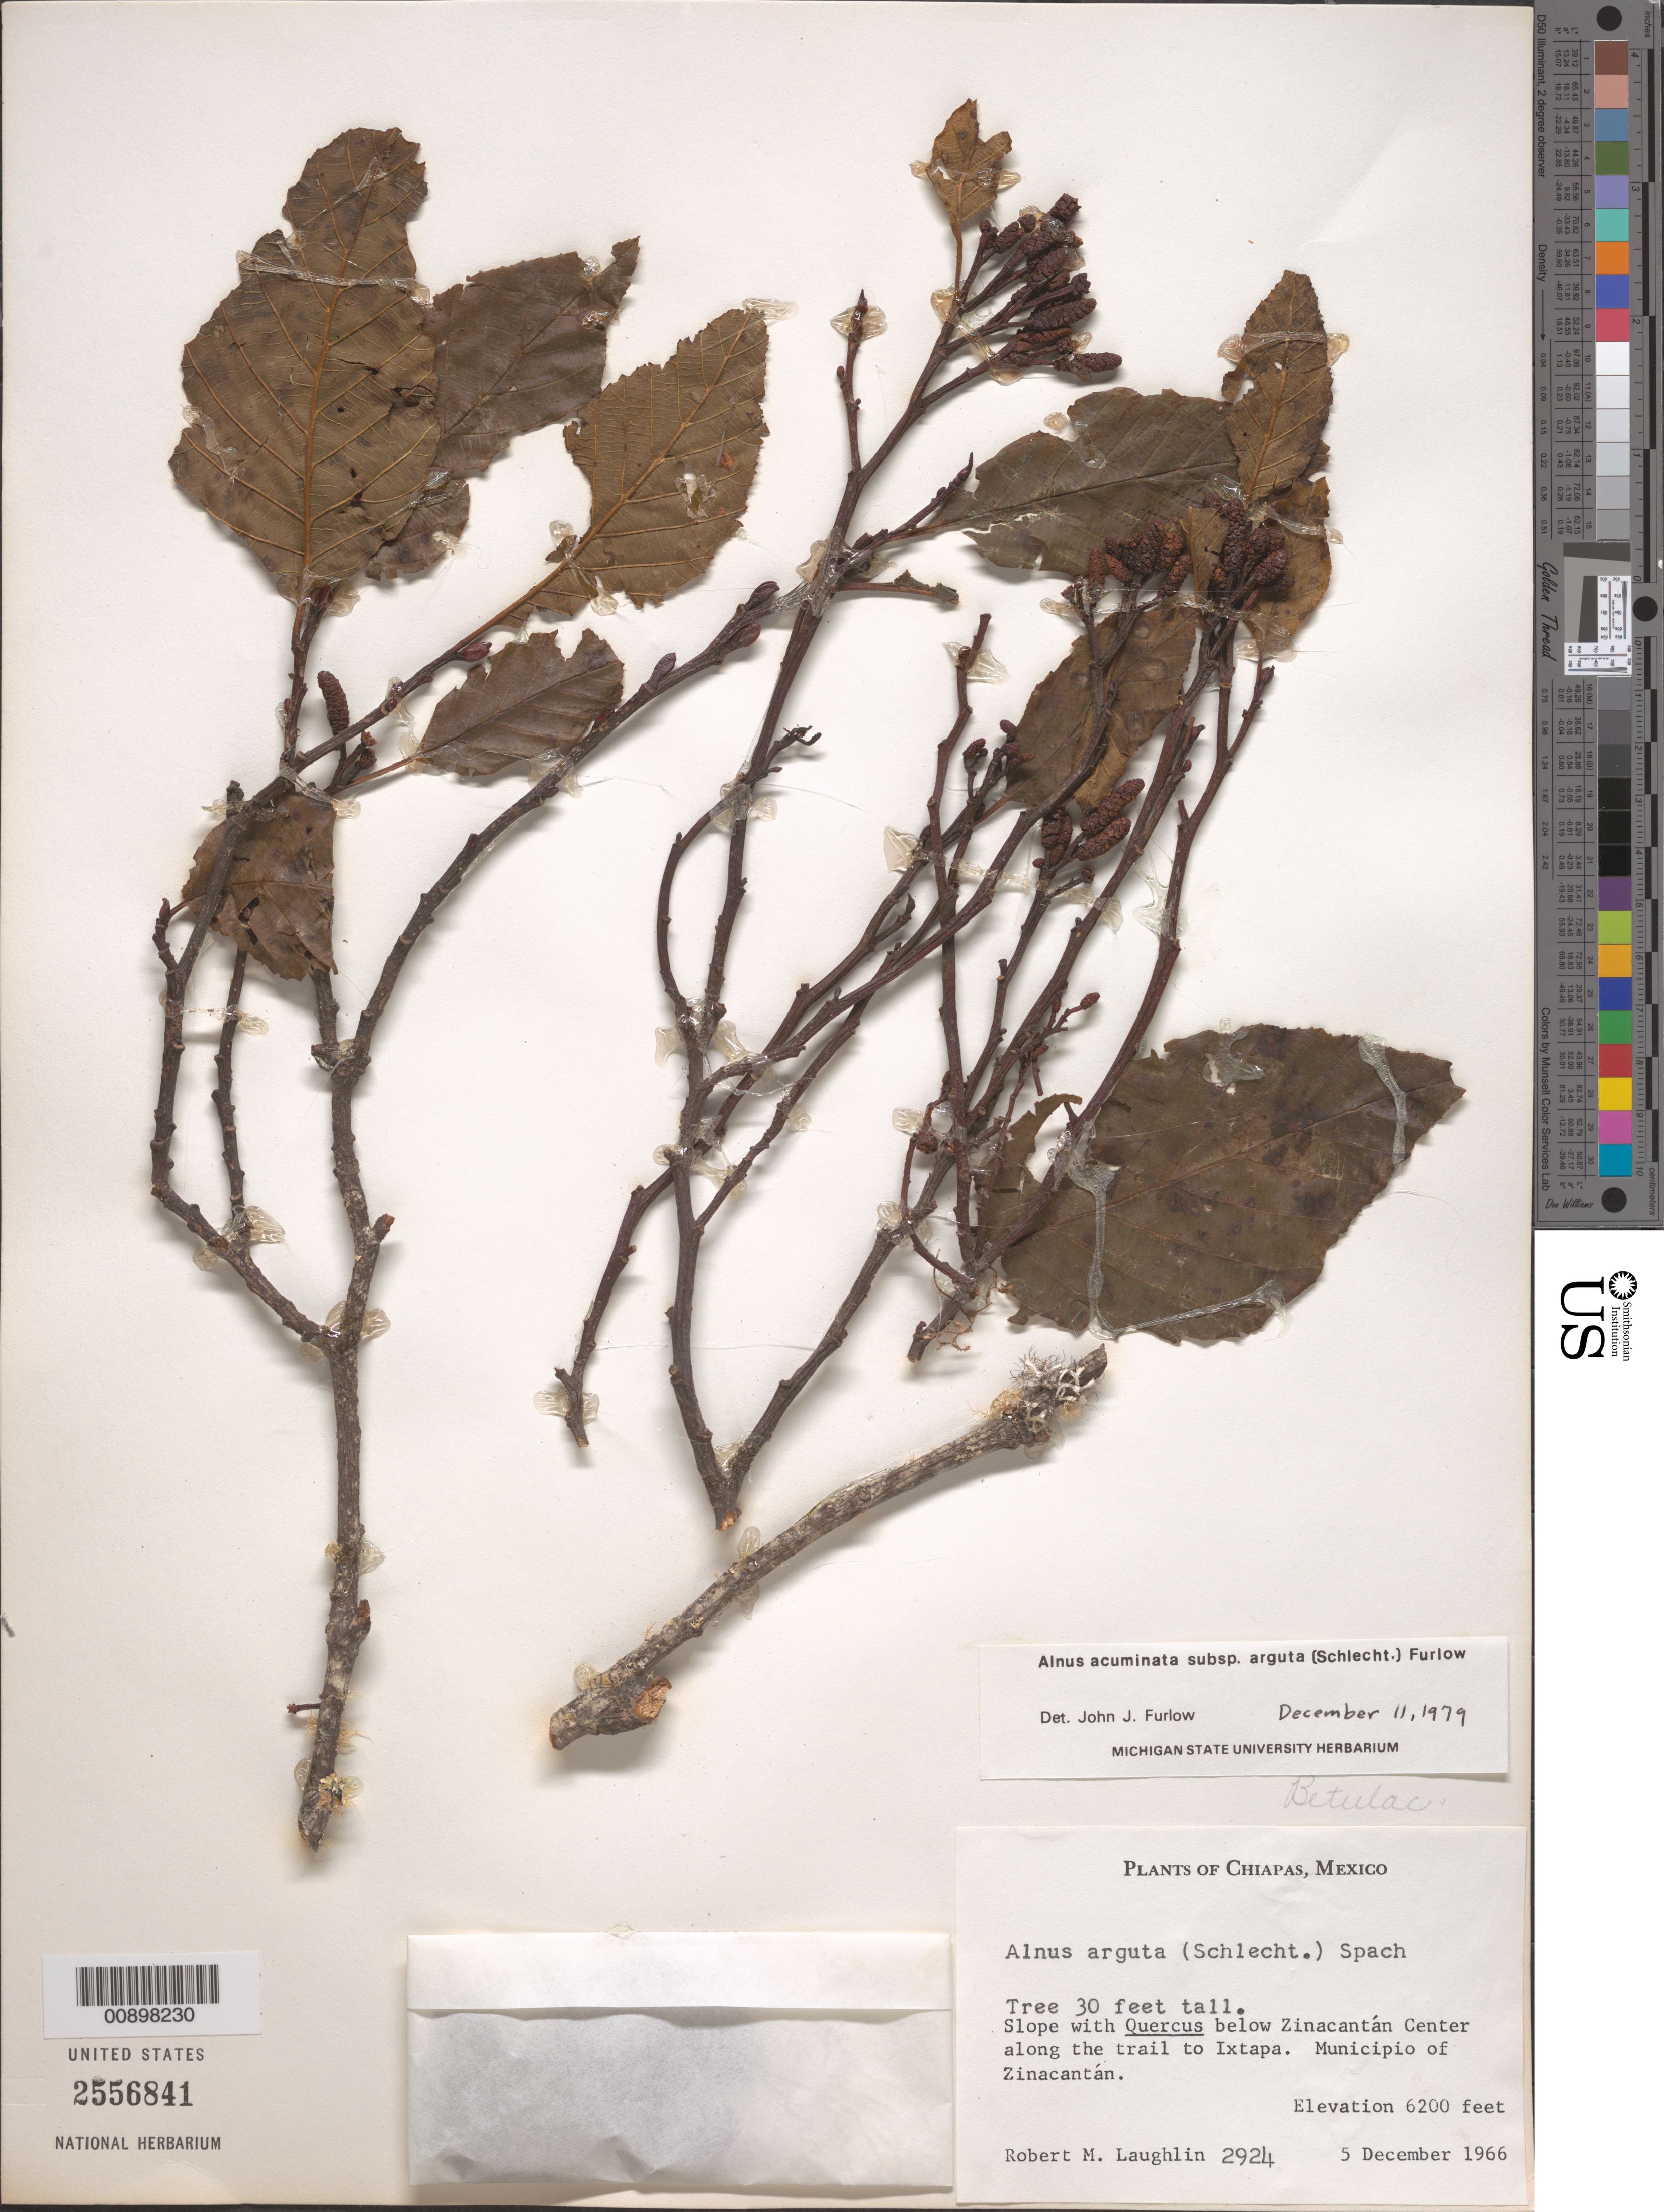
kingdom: Plantae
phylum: Tracheophyta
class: Magnoliopsida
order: Fagales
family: Betulaceae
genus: Alnus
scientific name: Alnus acuminata subsp. arguta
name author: (Schltdl.) Furlow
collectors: R. M. Laughlin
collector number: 2924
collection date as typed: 05 Dec 1966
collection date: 1966-12-05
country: Mexico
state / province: Chiapas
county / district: Zinacantán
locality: Below Zinacantán Center along the trail to Ixtapa. Municipio of Zinacantán, Chiapas.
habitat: Slope with Quercus.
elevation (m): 1890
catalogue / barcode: US 2556841